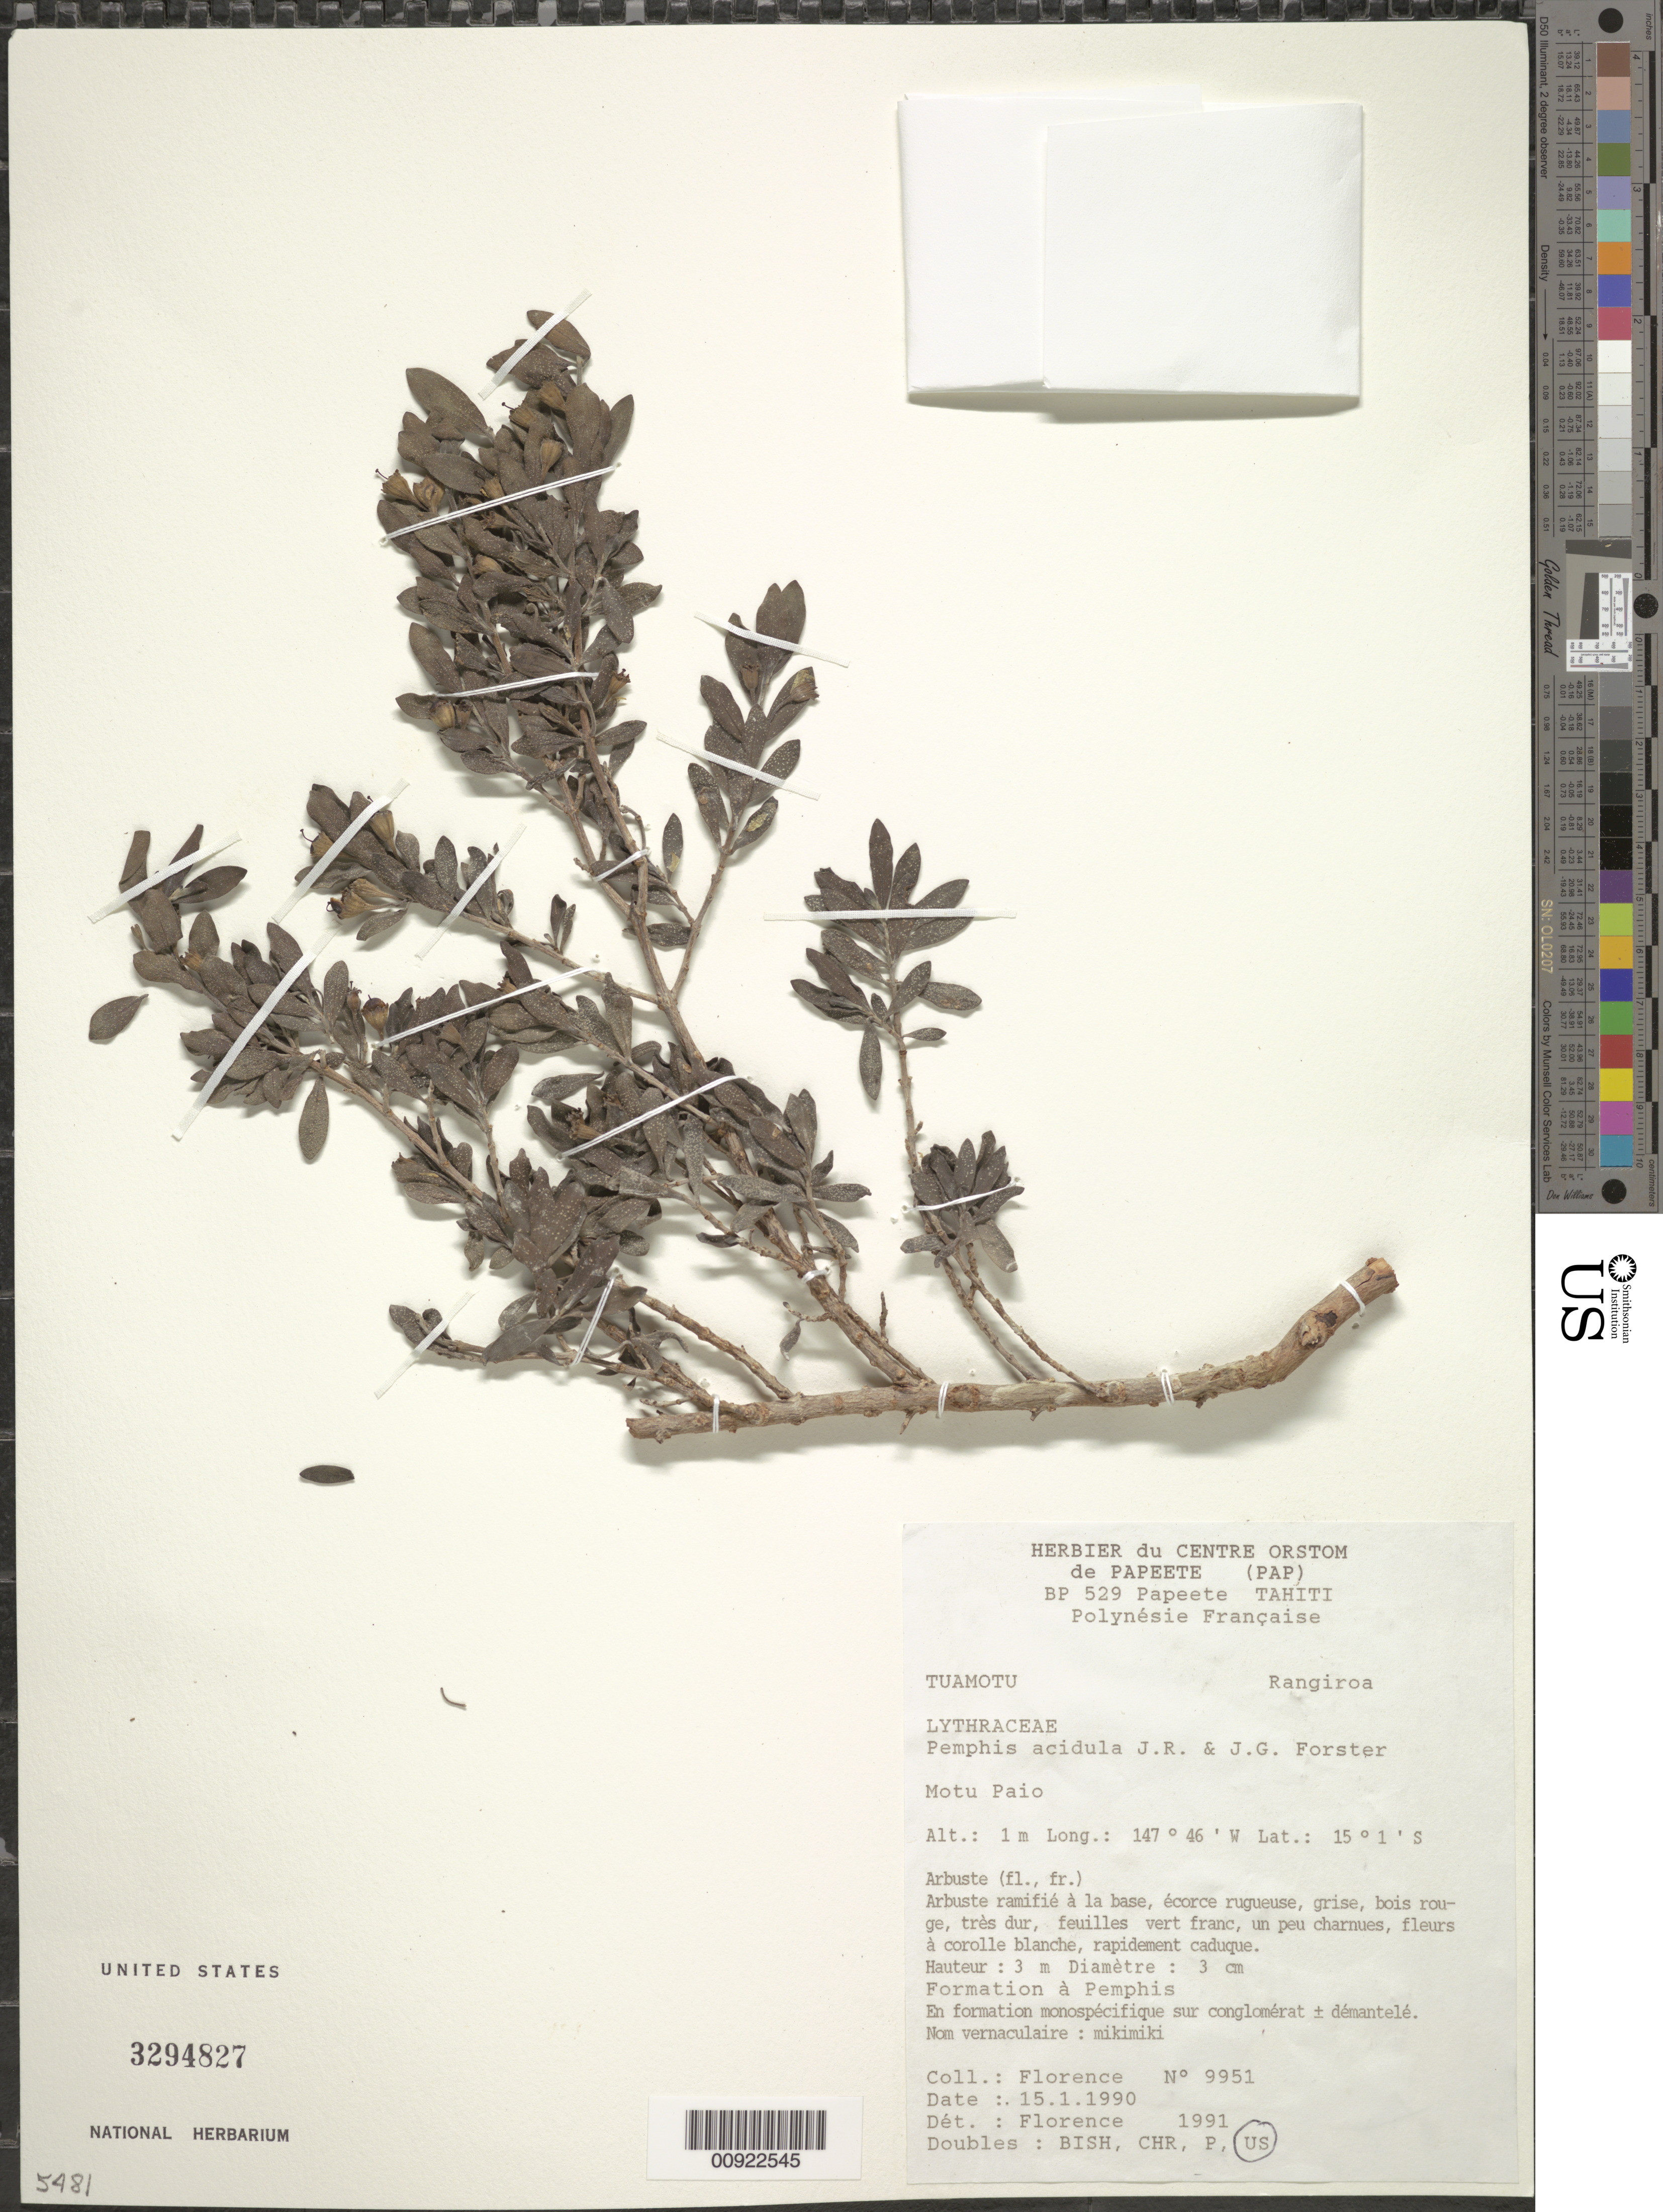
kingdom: Plantae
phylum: Tracheophyta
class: Magnoliopsida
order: Myrtales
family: Lythraceae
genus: Pemphis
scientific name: Pemphis acidula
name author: J.R. Forst. & G. Forst.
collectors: J. Florence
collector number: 9951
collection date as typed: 15 Jan 1990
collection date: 1990-01-15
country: French Polynesia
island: Tahiti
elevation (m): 1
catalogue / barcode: US 3294827